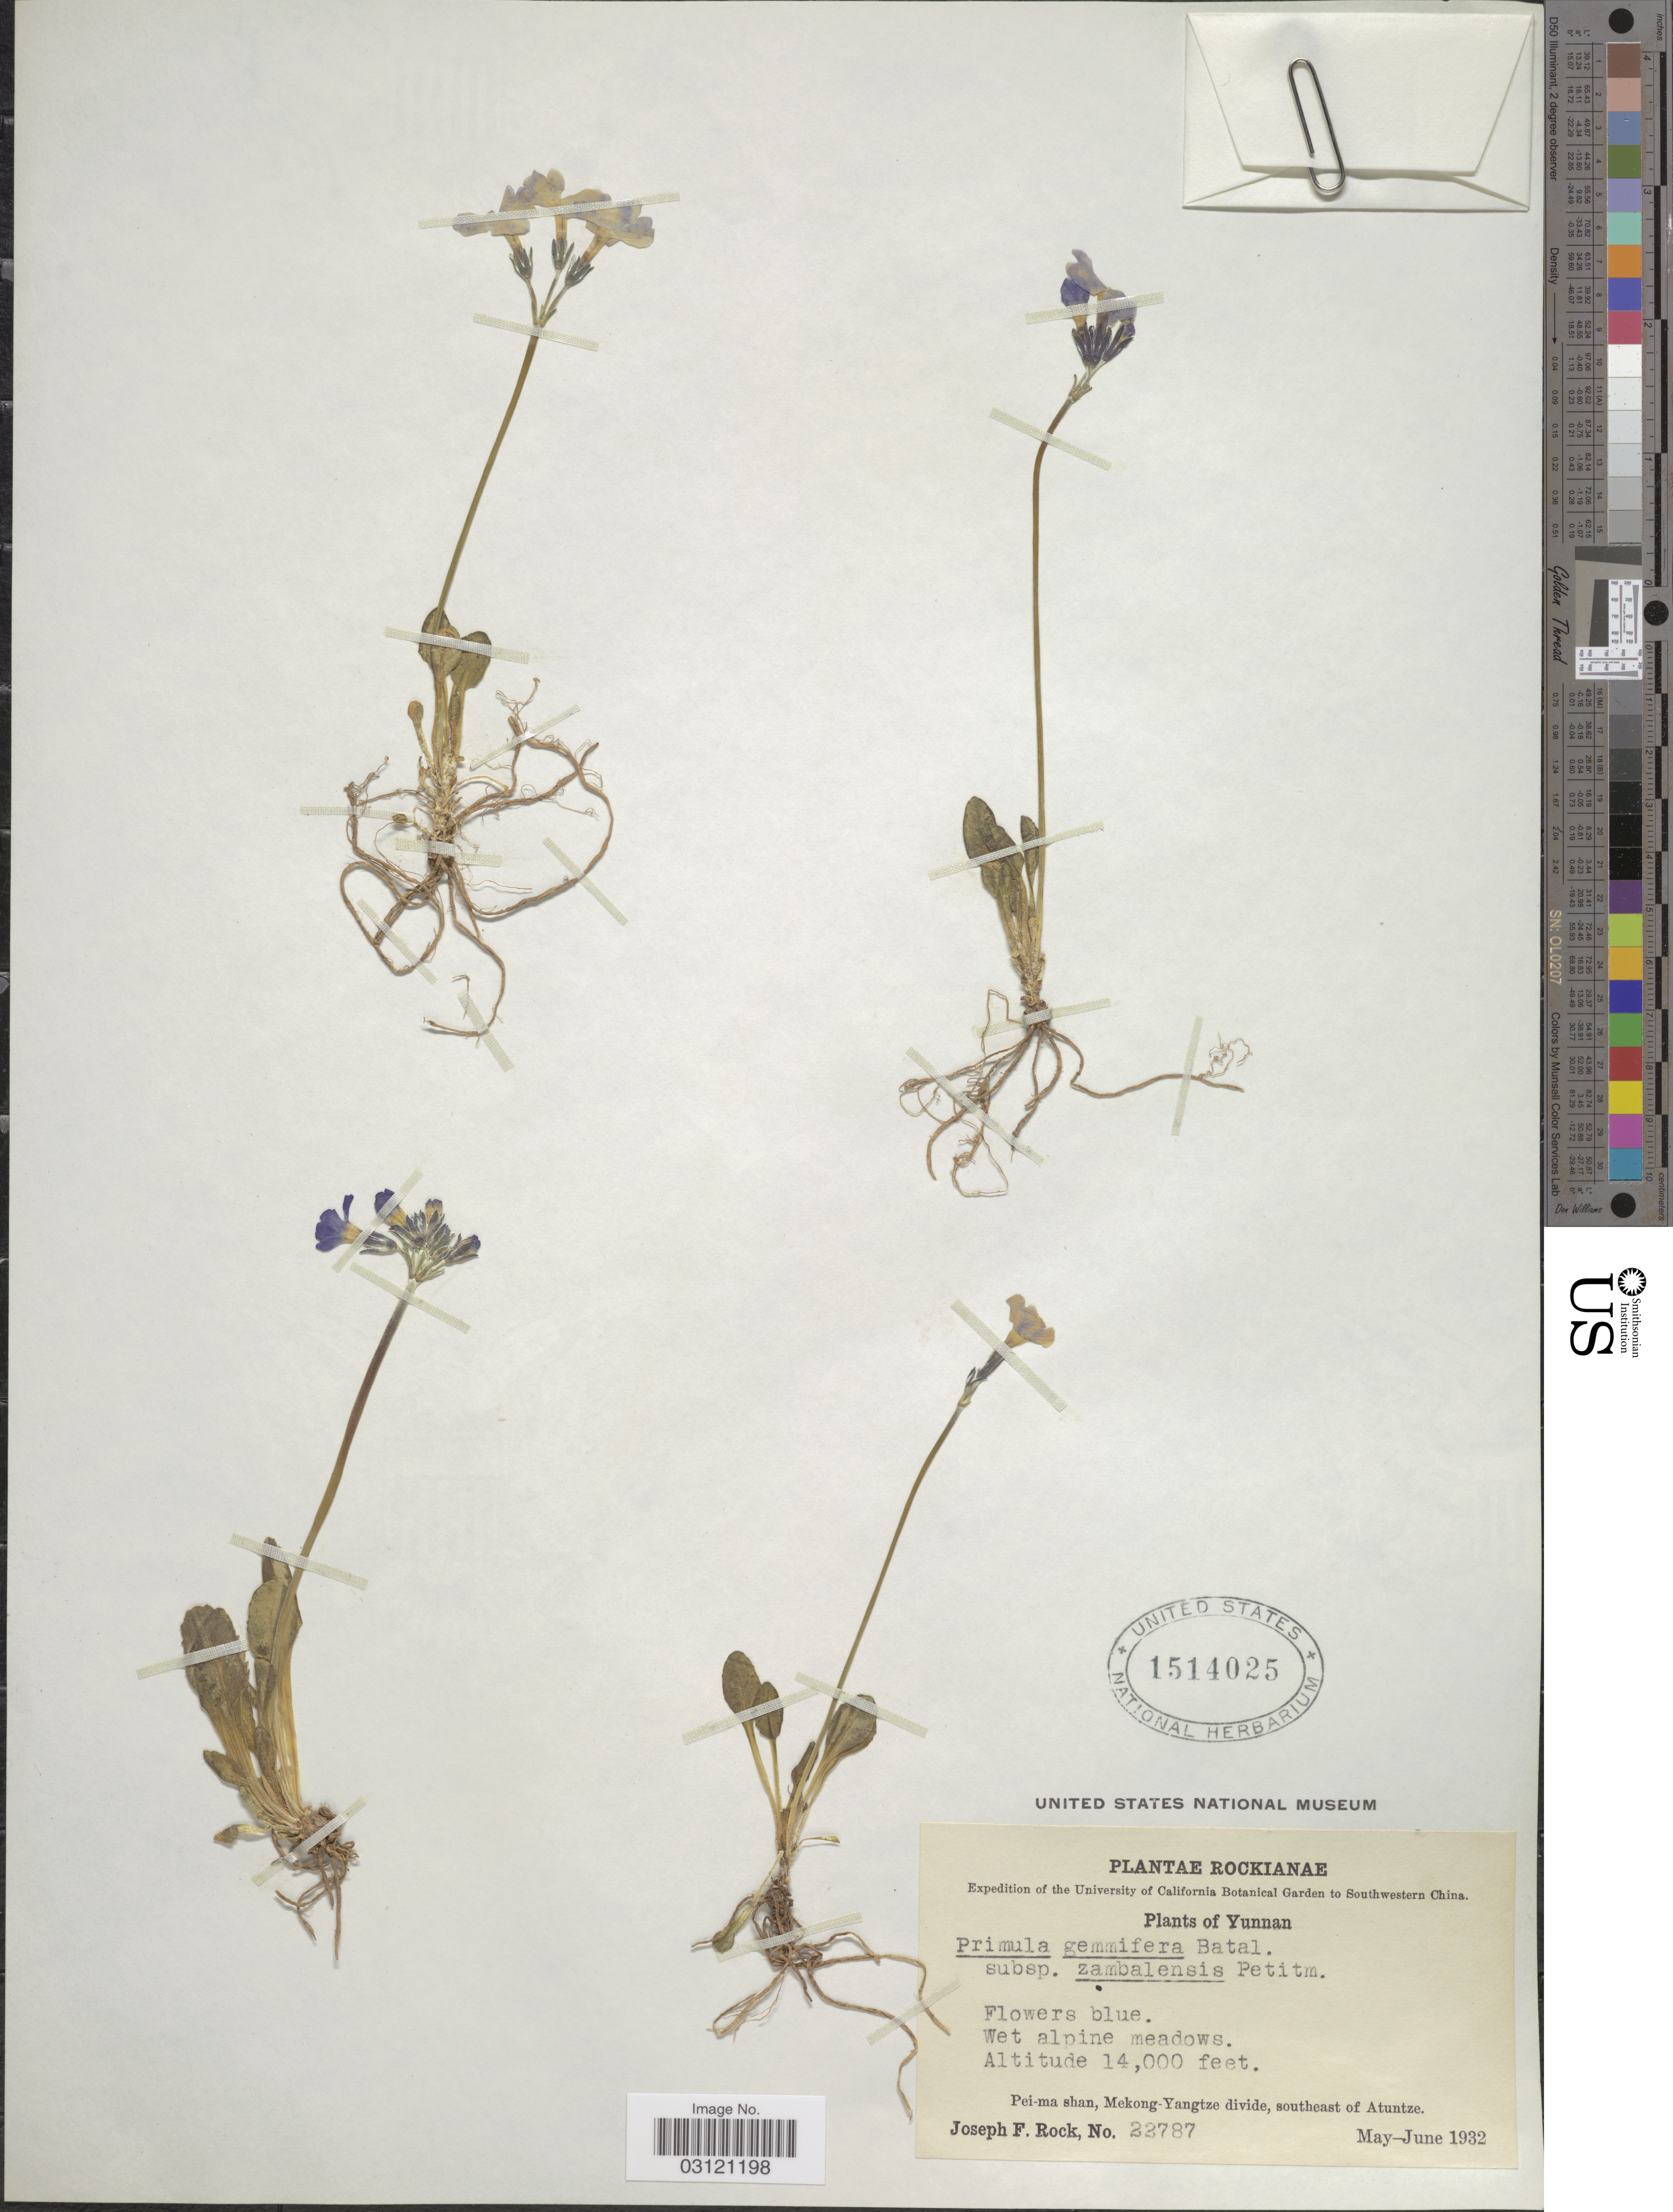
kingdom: Plantae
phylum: Tracheophyta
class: Magnoliopsida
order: Ericales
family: Primulaceae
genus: Primula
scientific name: Primula gemmifera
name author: Batalin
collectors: J. F. Rock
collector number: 22787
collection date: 1932-05/1932-06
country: China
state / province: Yunnan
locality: Pei-ma shan, Mekong-Yangtze divide, southeast of Atuntze, Southwestern China.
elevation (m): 4267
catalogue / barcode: US 1514025